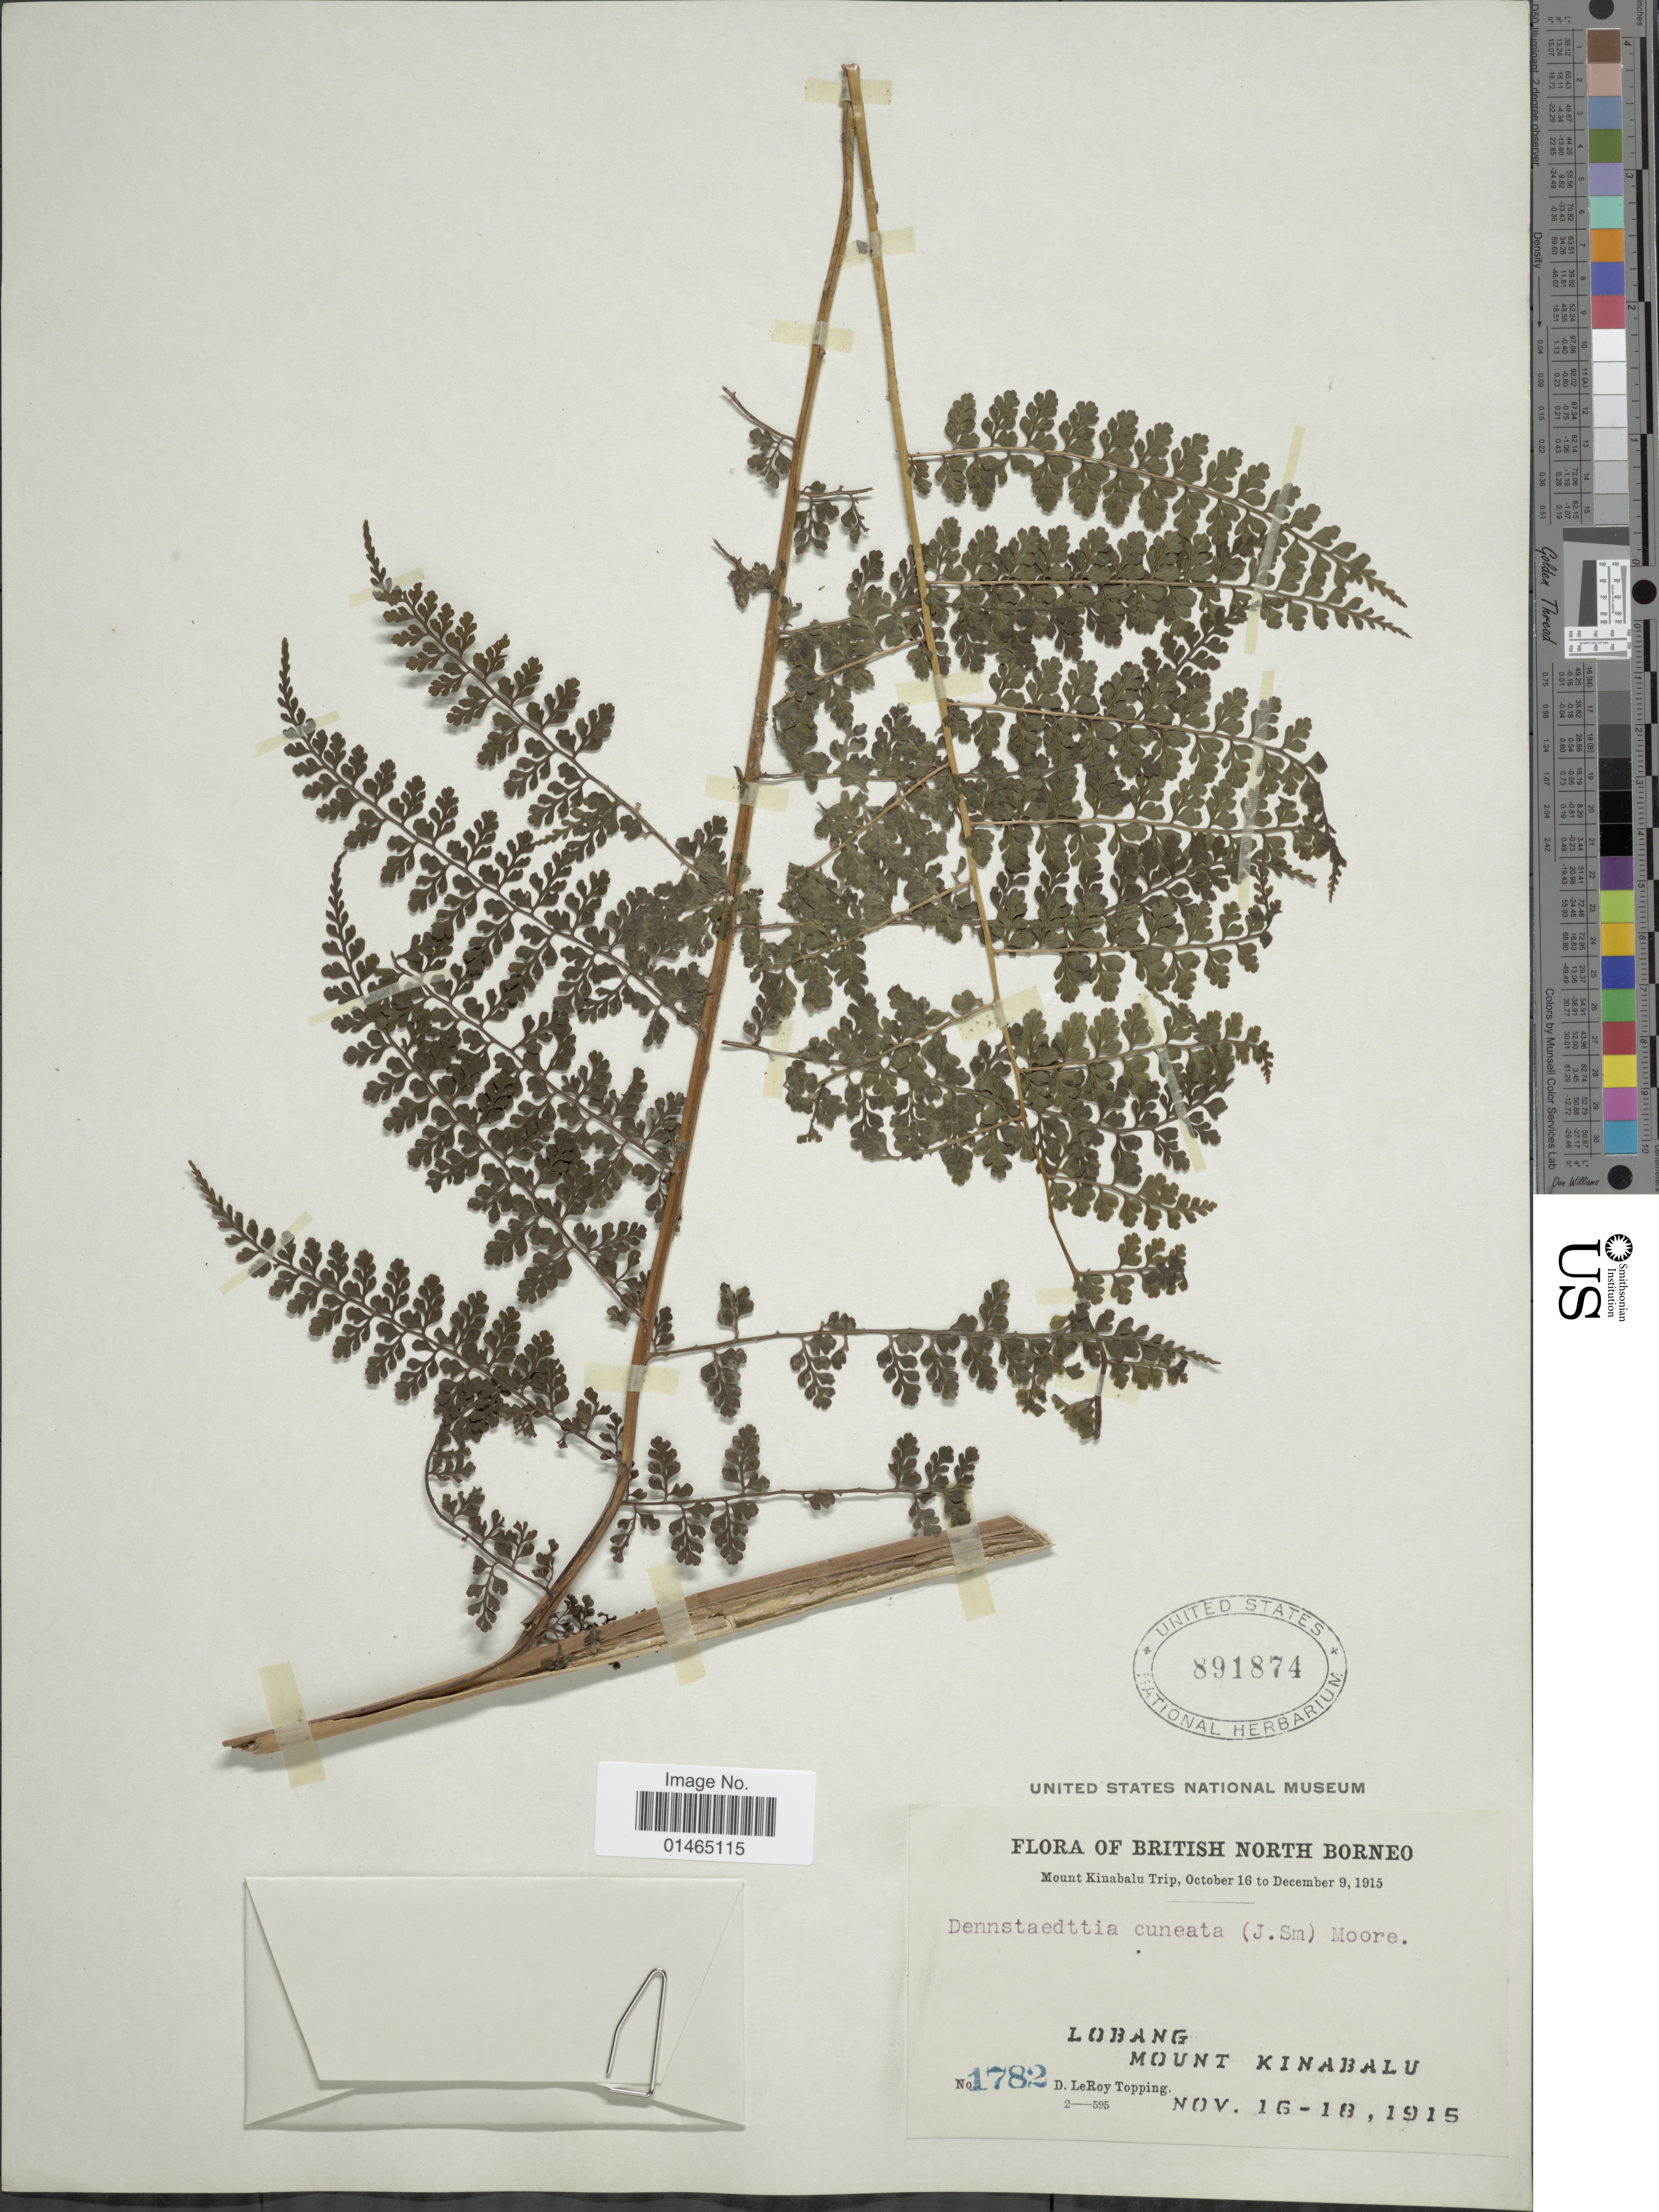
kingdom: Plantae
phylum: Tracheophyta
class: Polypodiopsida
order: Polypodiales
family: Dennstaedtiaceae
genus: Dennstaedtia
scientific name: Dennstaedtia cuneata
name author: (Hook.) T. Moore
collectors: D. L. Topping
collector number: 1782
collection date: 1915-11-16/1915-11-18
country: Malaysia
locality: British North Borneo. Lobang, Mount Kinabalu.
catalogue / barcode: US 891874